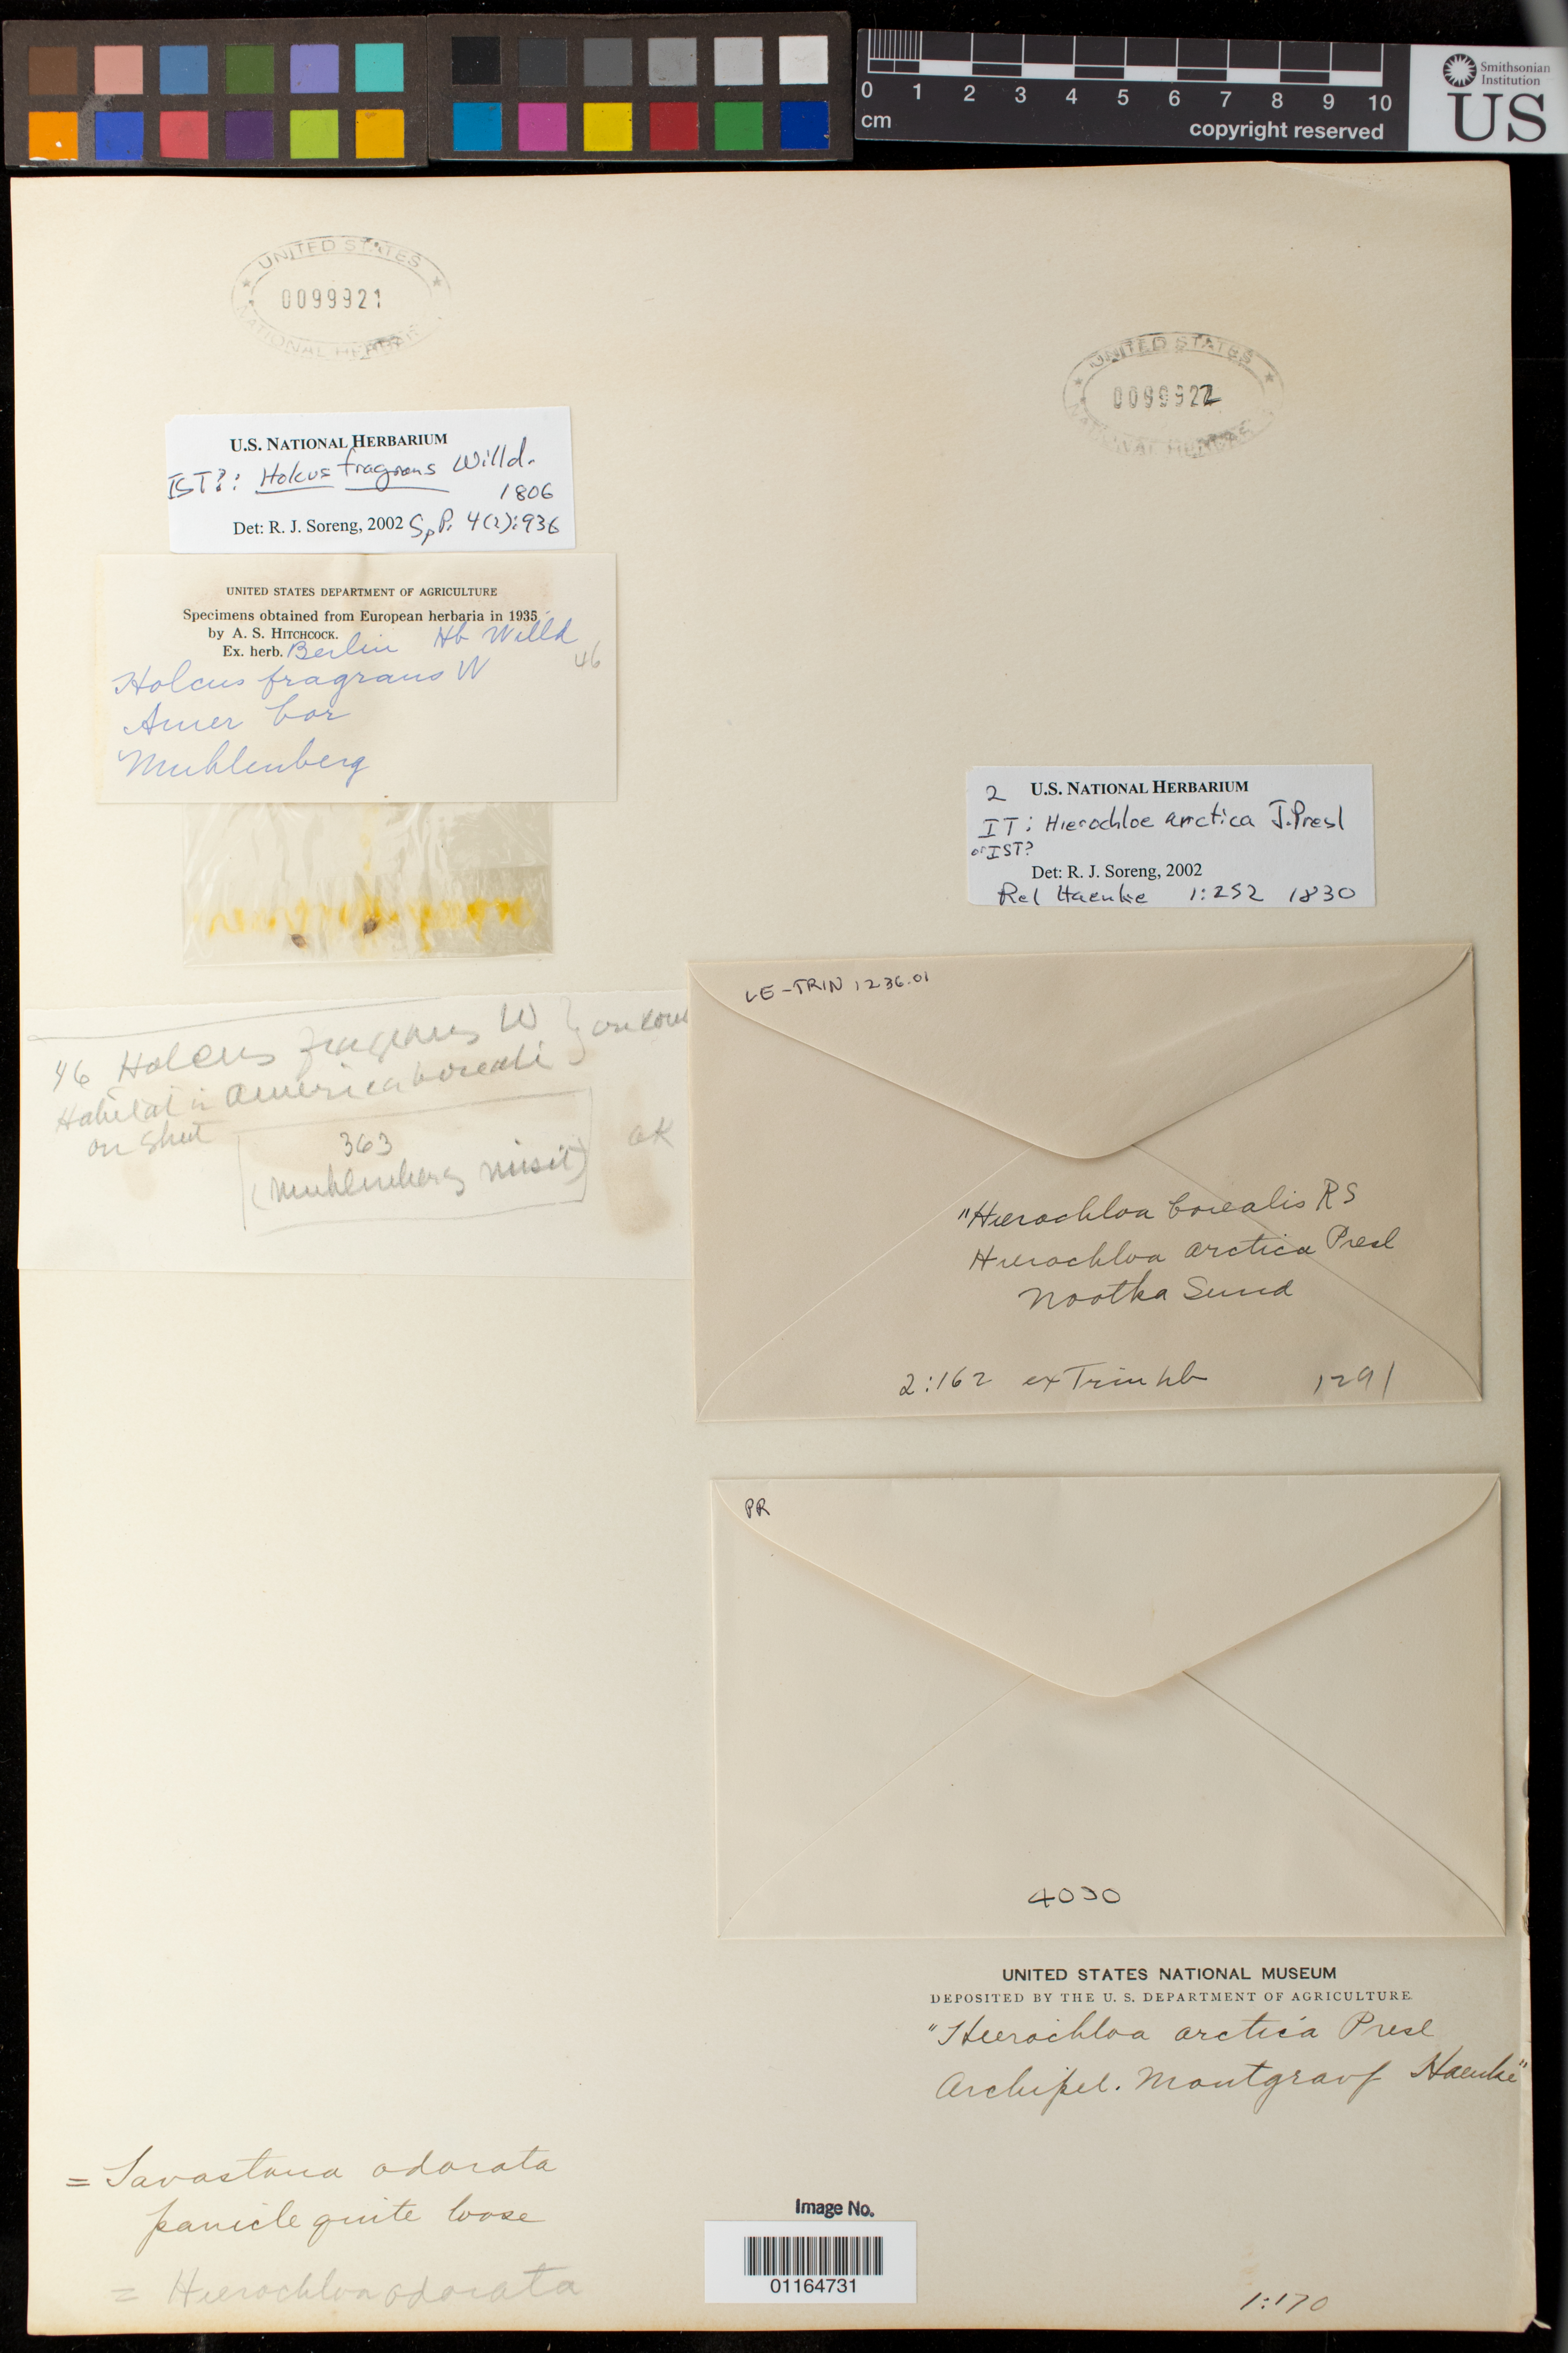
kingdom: Plantae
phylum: Tracheophyta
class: Liliopsida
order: Poales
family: Poaceae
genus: Holcus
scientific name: Holcus fragrans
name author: Willd.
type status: Type Collection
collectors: G. H. Muhlenberg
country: Canada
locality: "American boreali"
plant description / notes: Fragmentary material of type specimen ex herb. Willd. (Berlin). [3 elements mounted on sheet, representing 2 different taxa.]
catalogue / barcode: US 99921